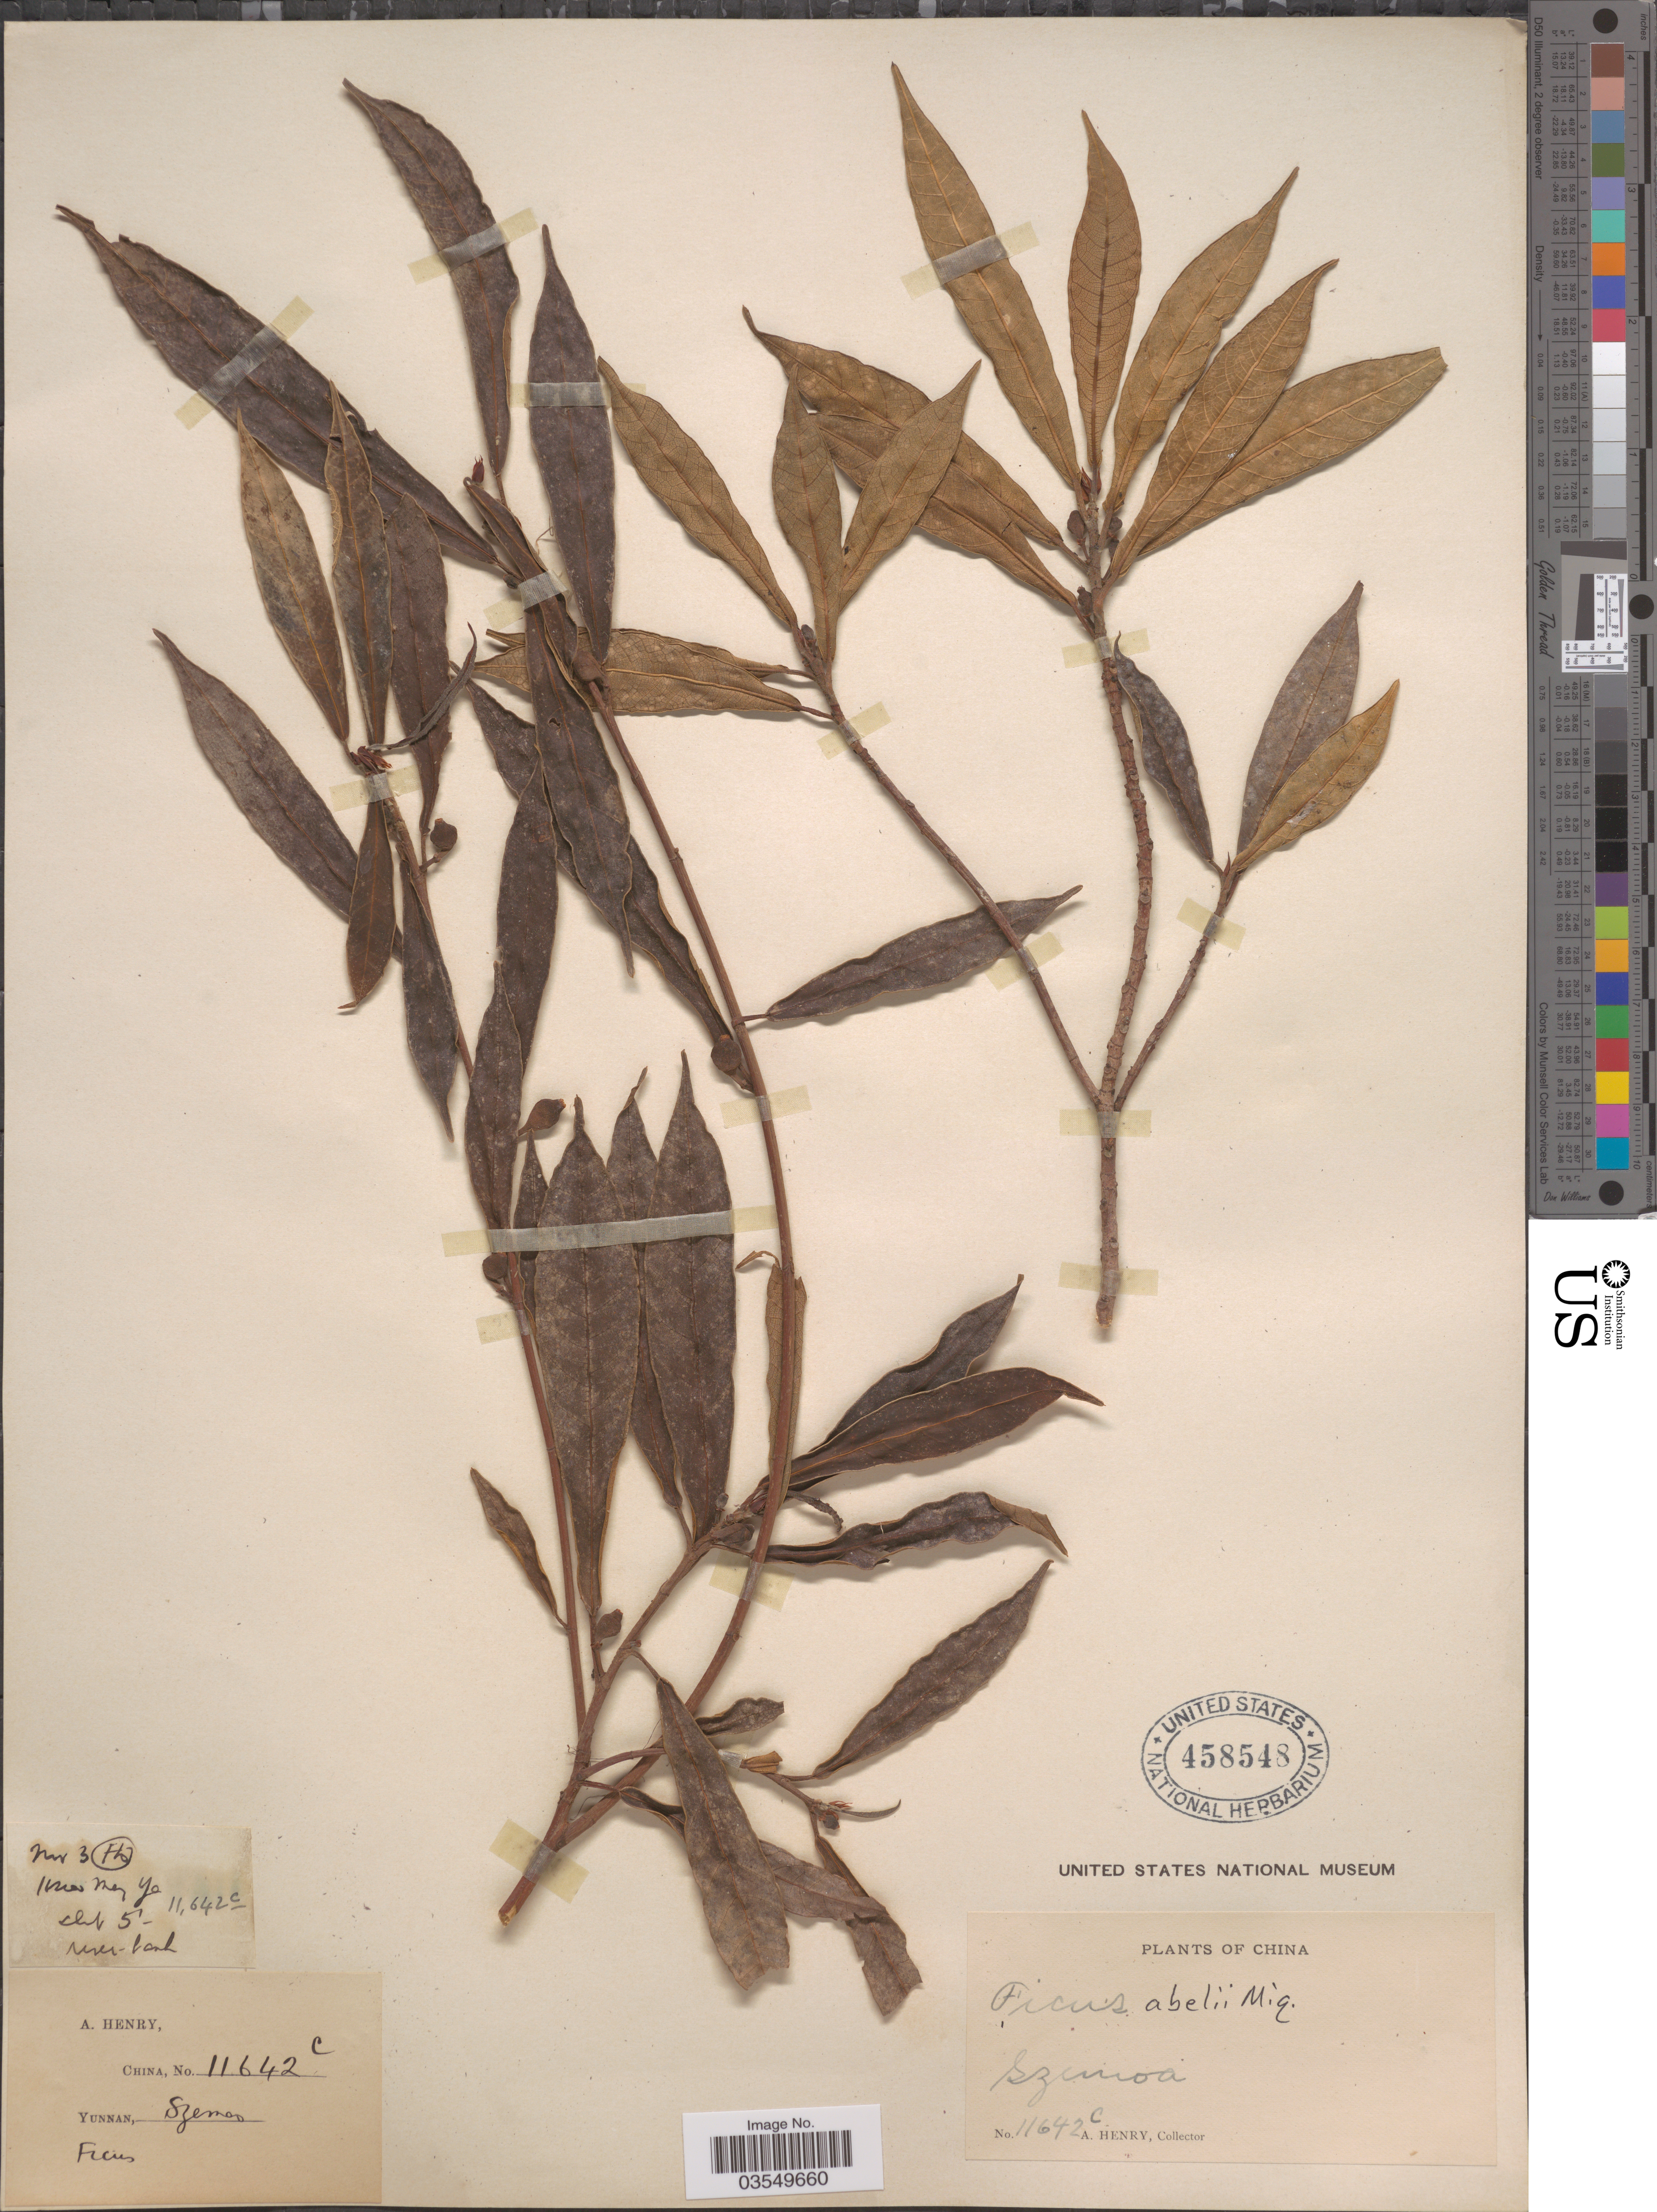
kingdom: Plantae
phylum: Tracheophyta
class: Magnoliopsida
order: Rosales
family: Moraceae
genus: Ficus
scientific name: Ficus abelii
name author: Miq.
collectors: A. Henry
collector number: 11642 C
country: China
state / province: Yunnan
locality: Szemoa.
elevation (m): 2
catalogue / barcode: US 458548